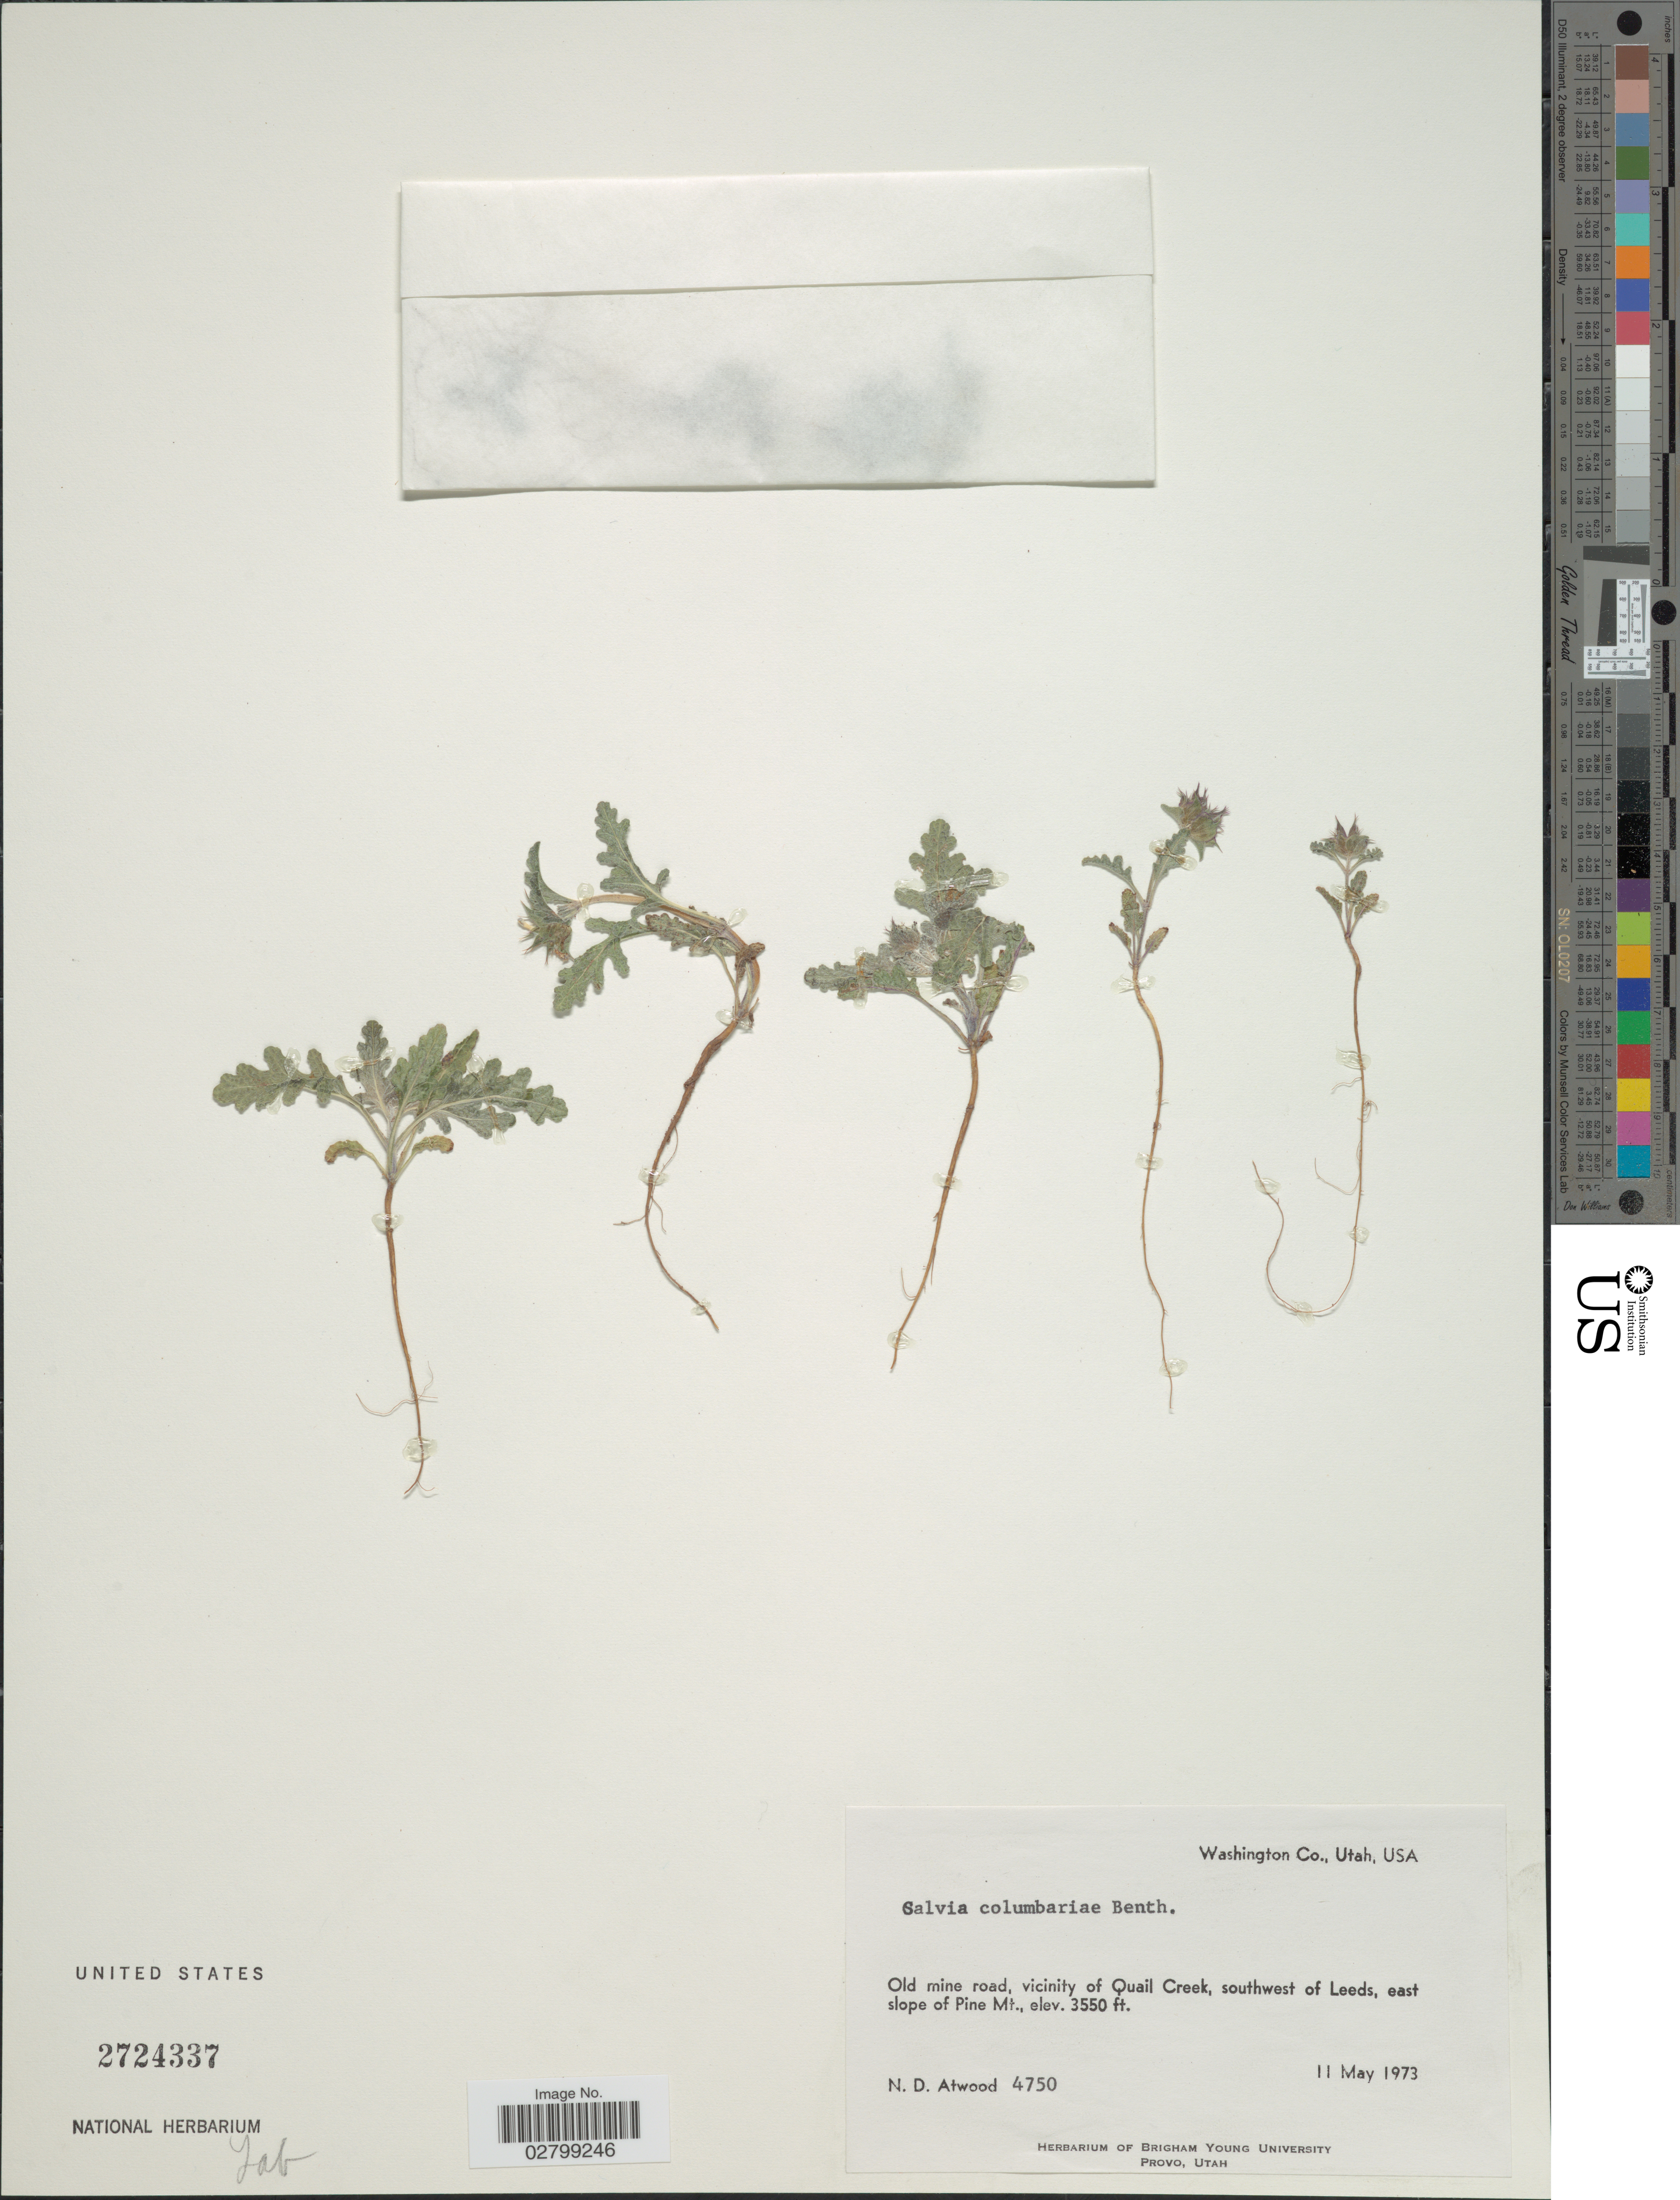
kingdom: Plantae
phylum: Tracheophyta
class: Magnoliopsida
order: Lamiales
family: Lamiaceae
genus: Salvia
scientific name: Salvia columbariae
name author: Benth.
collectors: N. Atwood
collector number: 4750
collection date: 1973-05-11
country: United States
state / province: Utah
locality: Washington Co. Old mine road, vicinity of Quail Creek, southwest of Leeds, east slope of Pine Mt.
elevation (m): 1082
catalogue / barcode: US 2724337